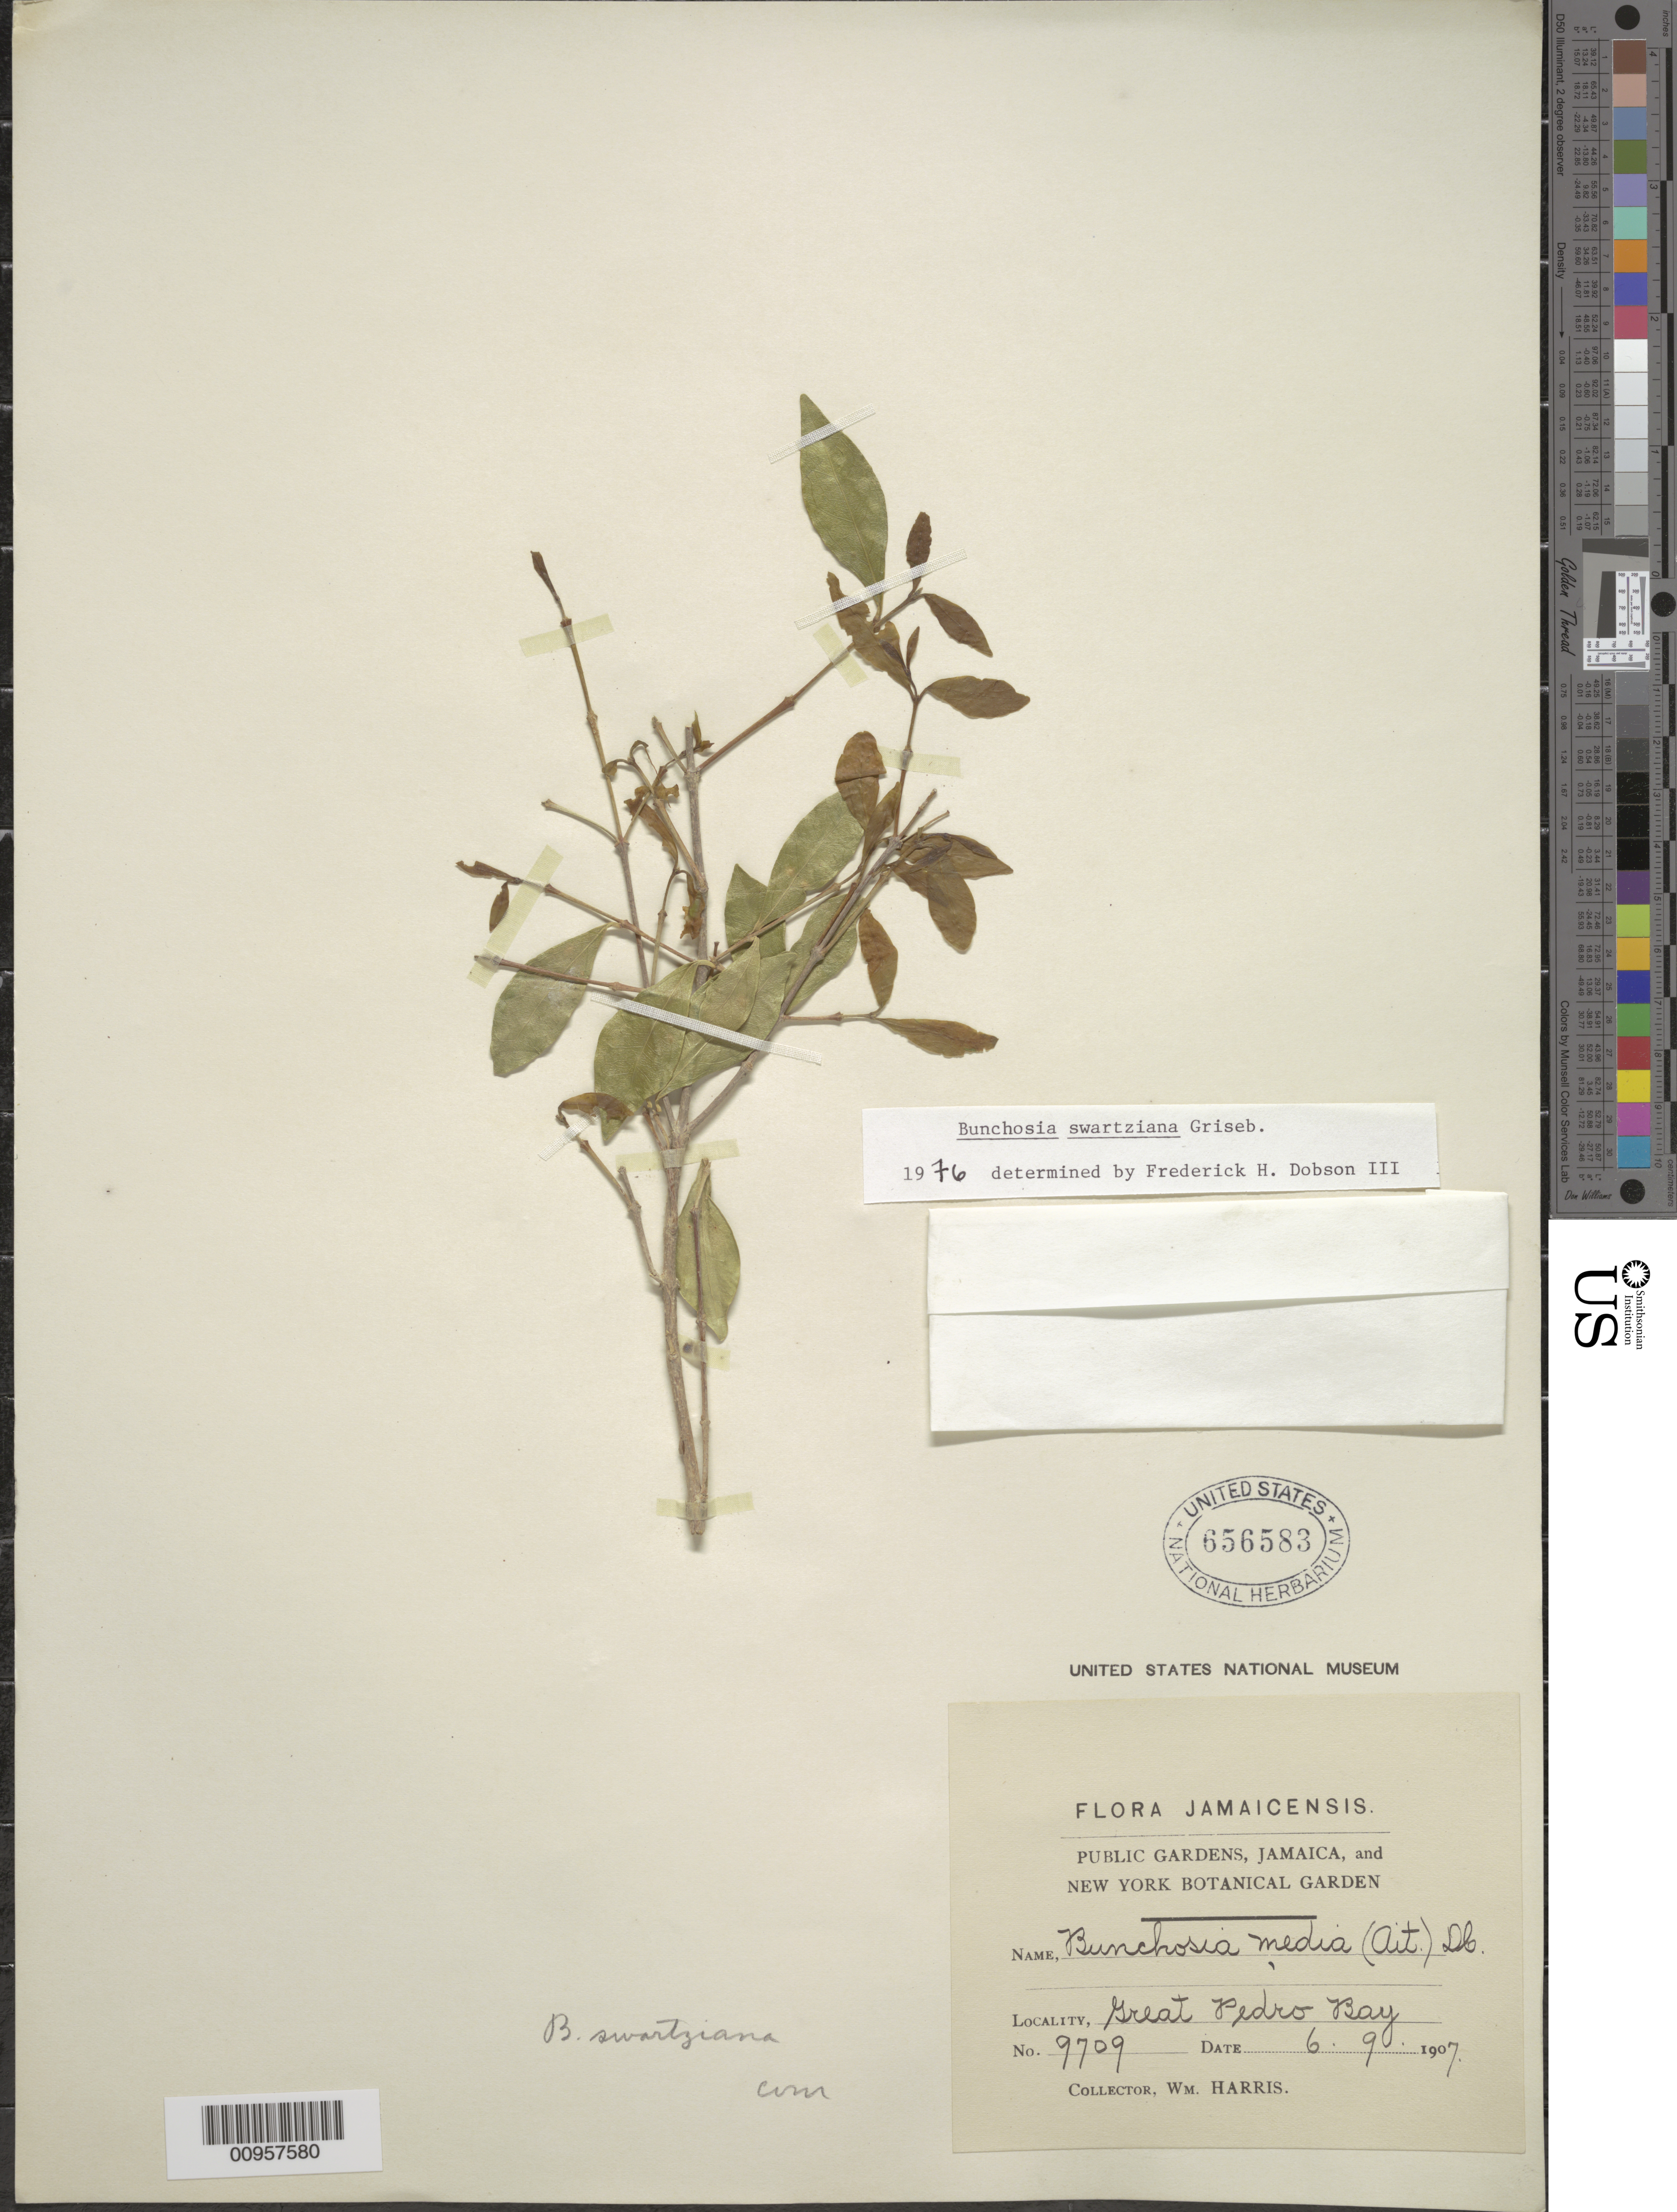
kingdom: Plantae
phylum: Tracheophyta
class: Magnoliopsida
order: Malpighiales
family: Malpighiaceae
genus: Bunchosia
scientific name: Bunchosia swartziana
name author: Griseb.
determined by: Dobson, Frederick H.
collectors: W. H. Harris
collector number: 9709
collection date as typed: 06 Sep 1907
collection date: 1907-09-06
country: Jamaica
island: Jamaica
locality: Great Pedro Bay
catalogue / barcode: US 656583